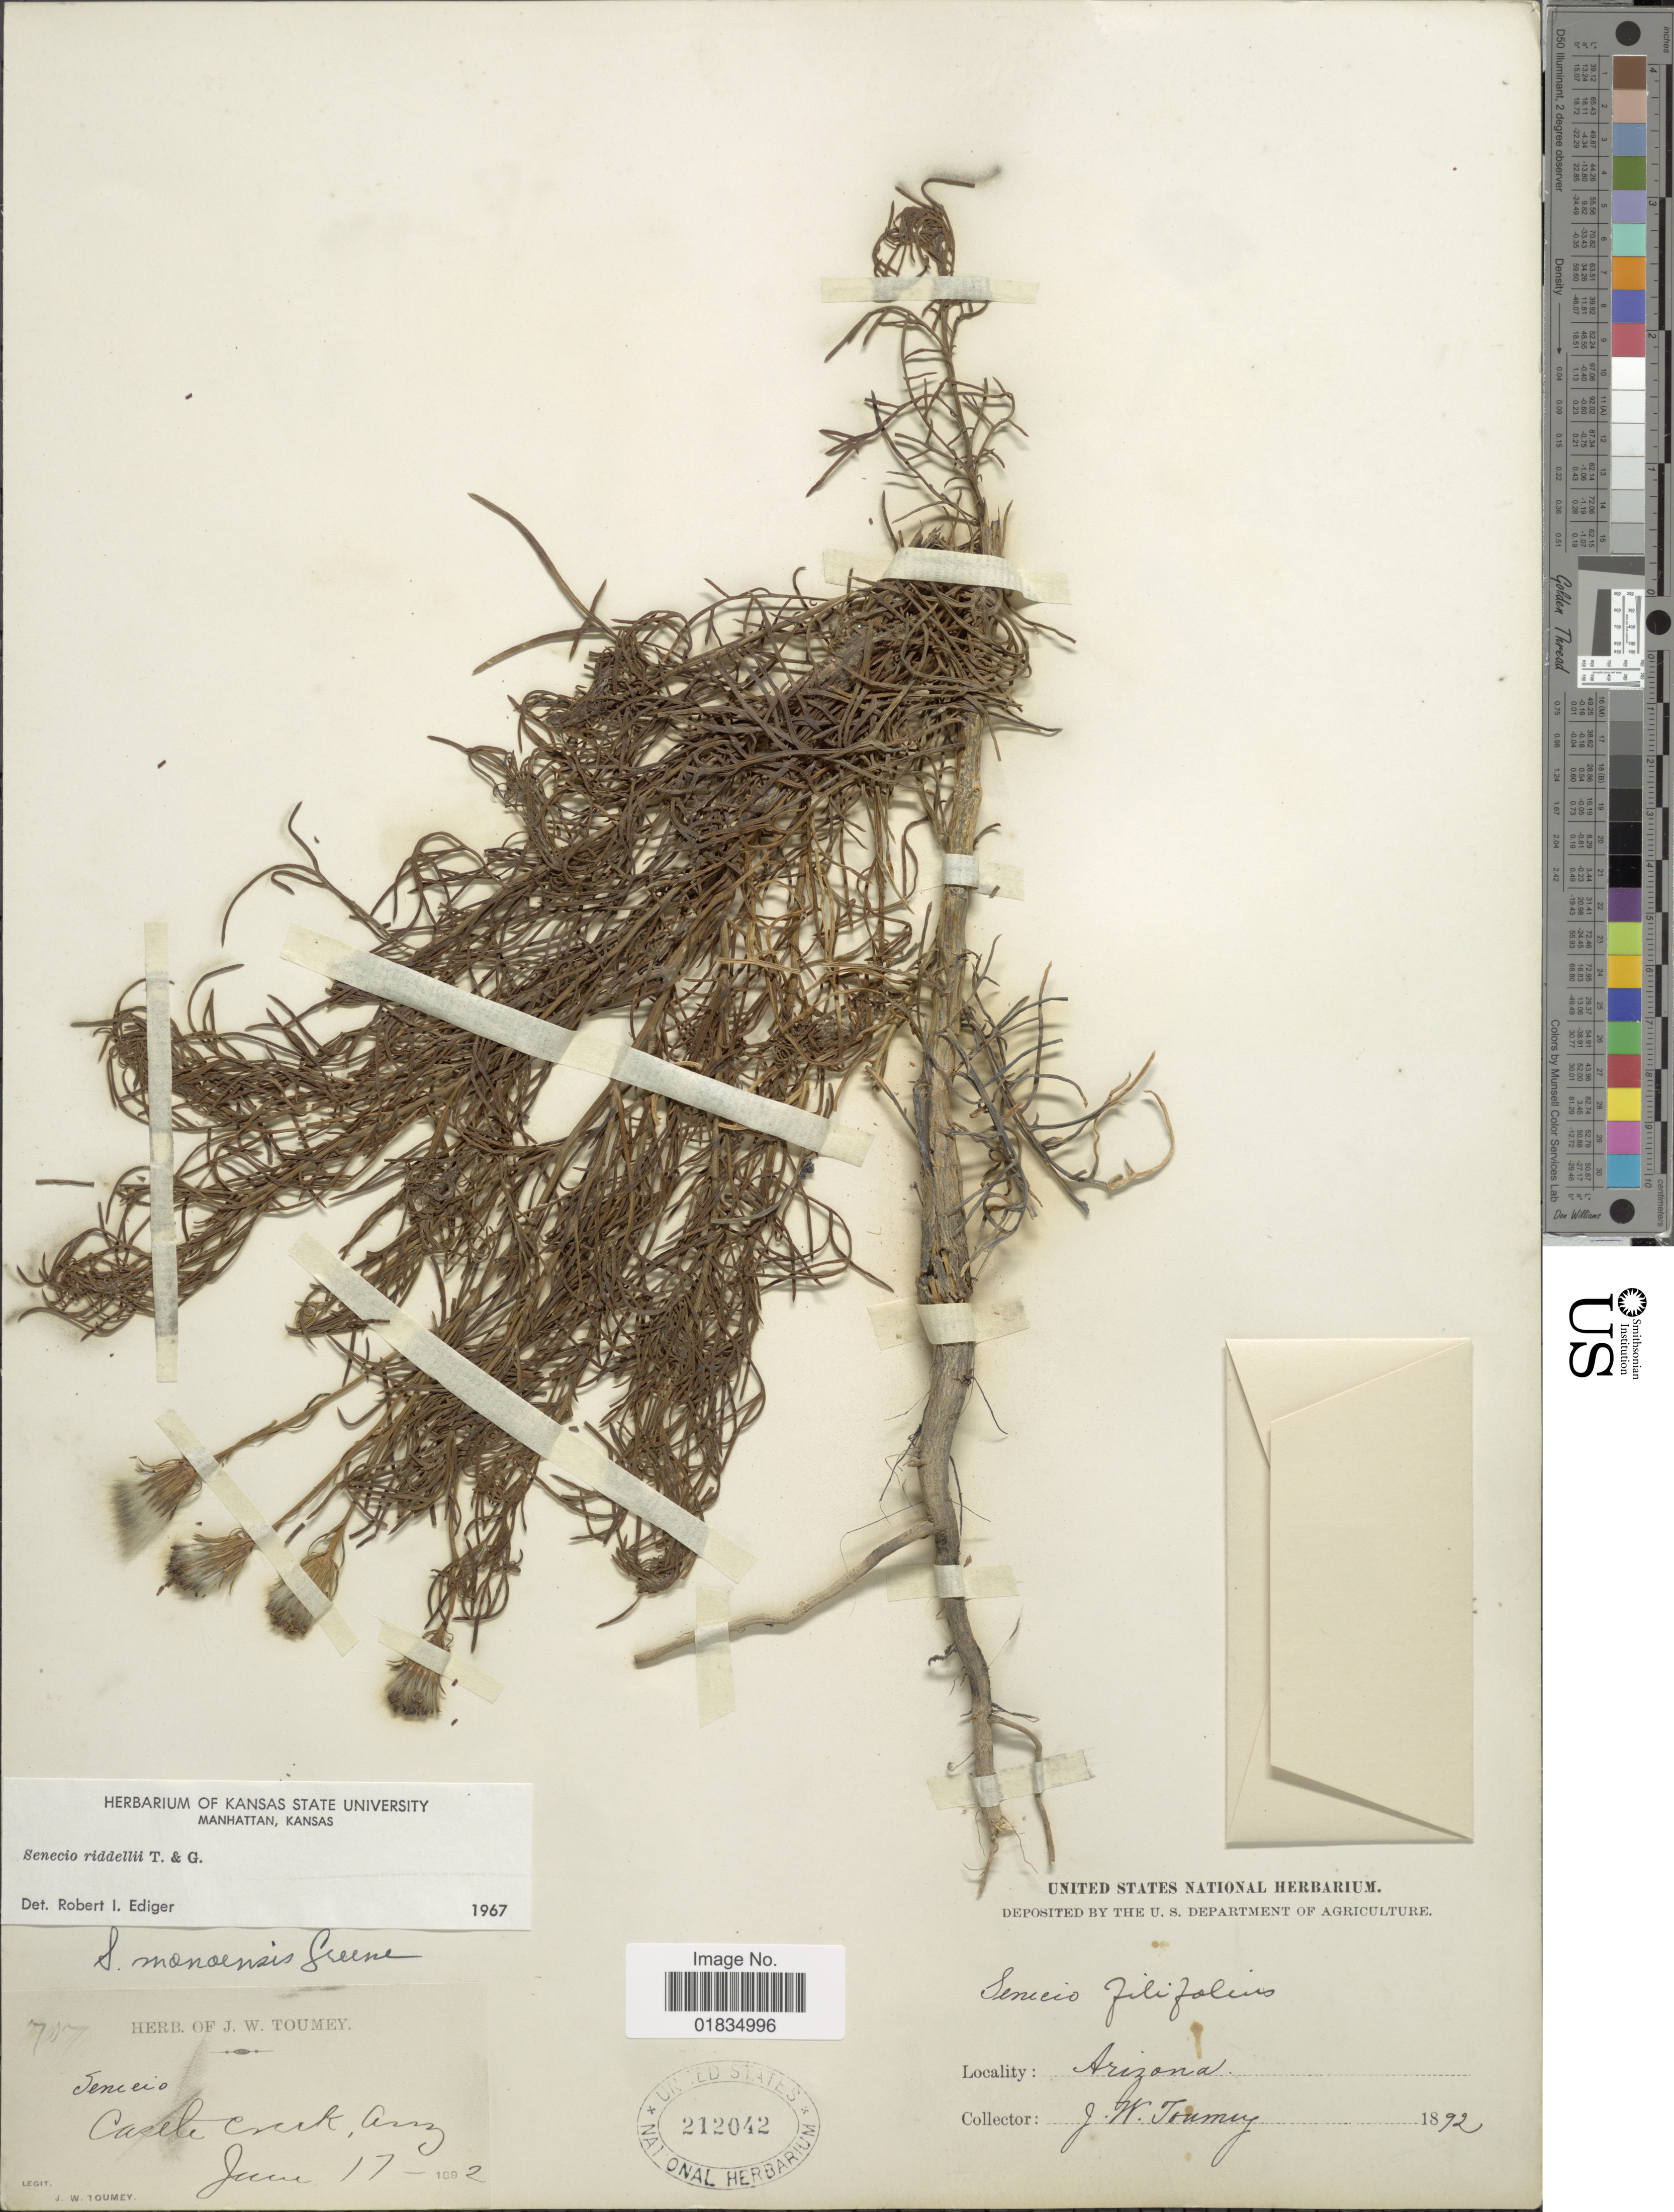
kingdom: Plantae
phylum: Tracheophyta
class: Magnoliopsida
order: Asterales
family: Asteraceae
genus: Senecio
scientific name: Senecio riddellii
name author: Torr. & A. Gray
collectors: J. W. Toumey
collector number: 757*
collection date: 1892-06-17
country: United States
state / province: Arizona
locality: Castle Creek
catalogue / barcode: US 212042